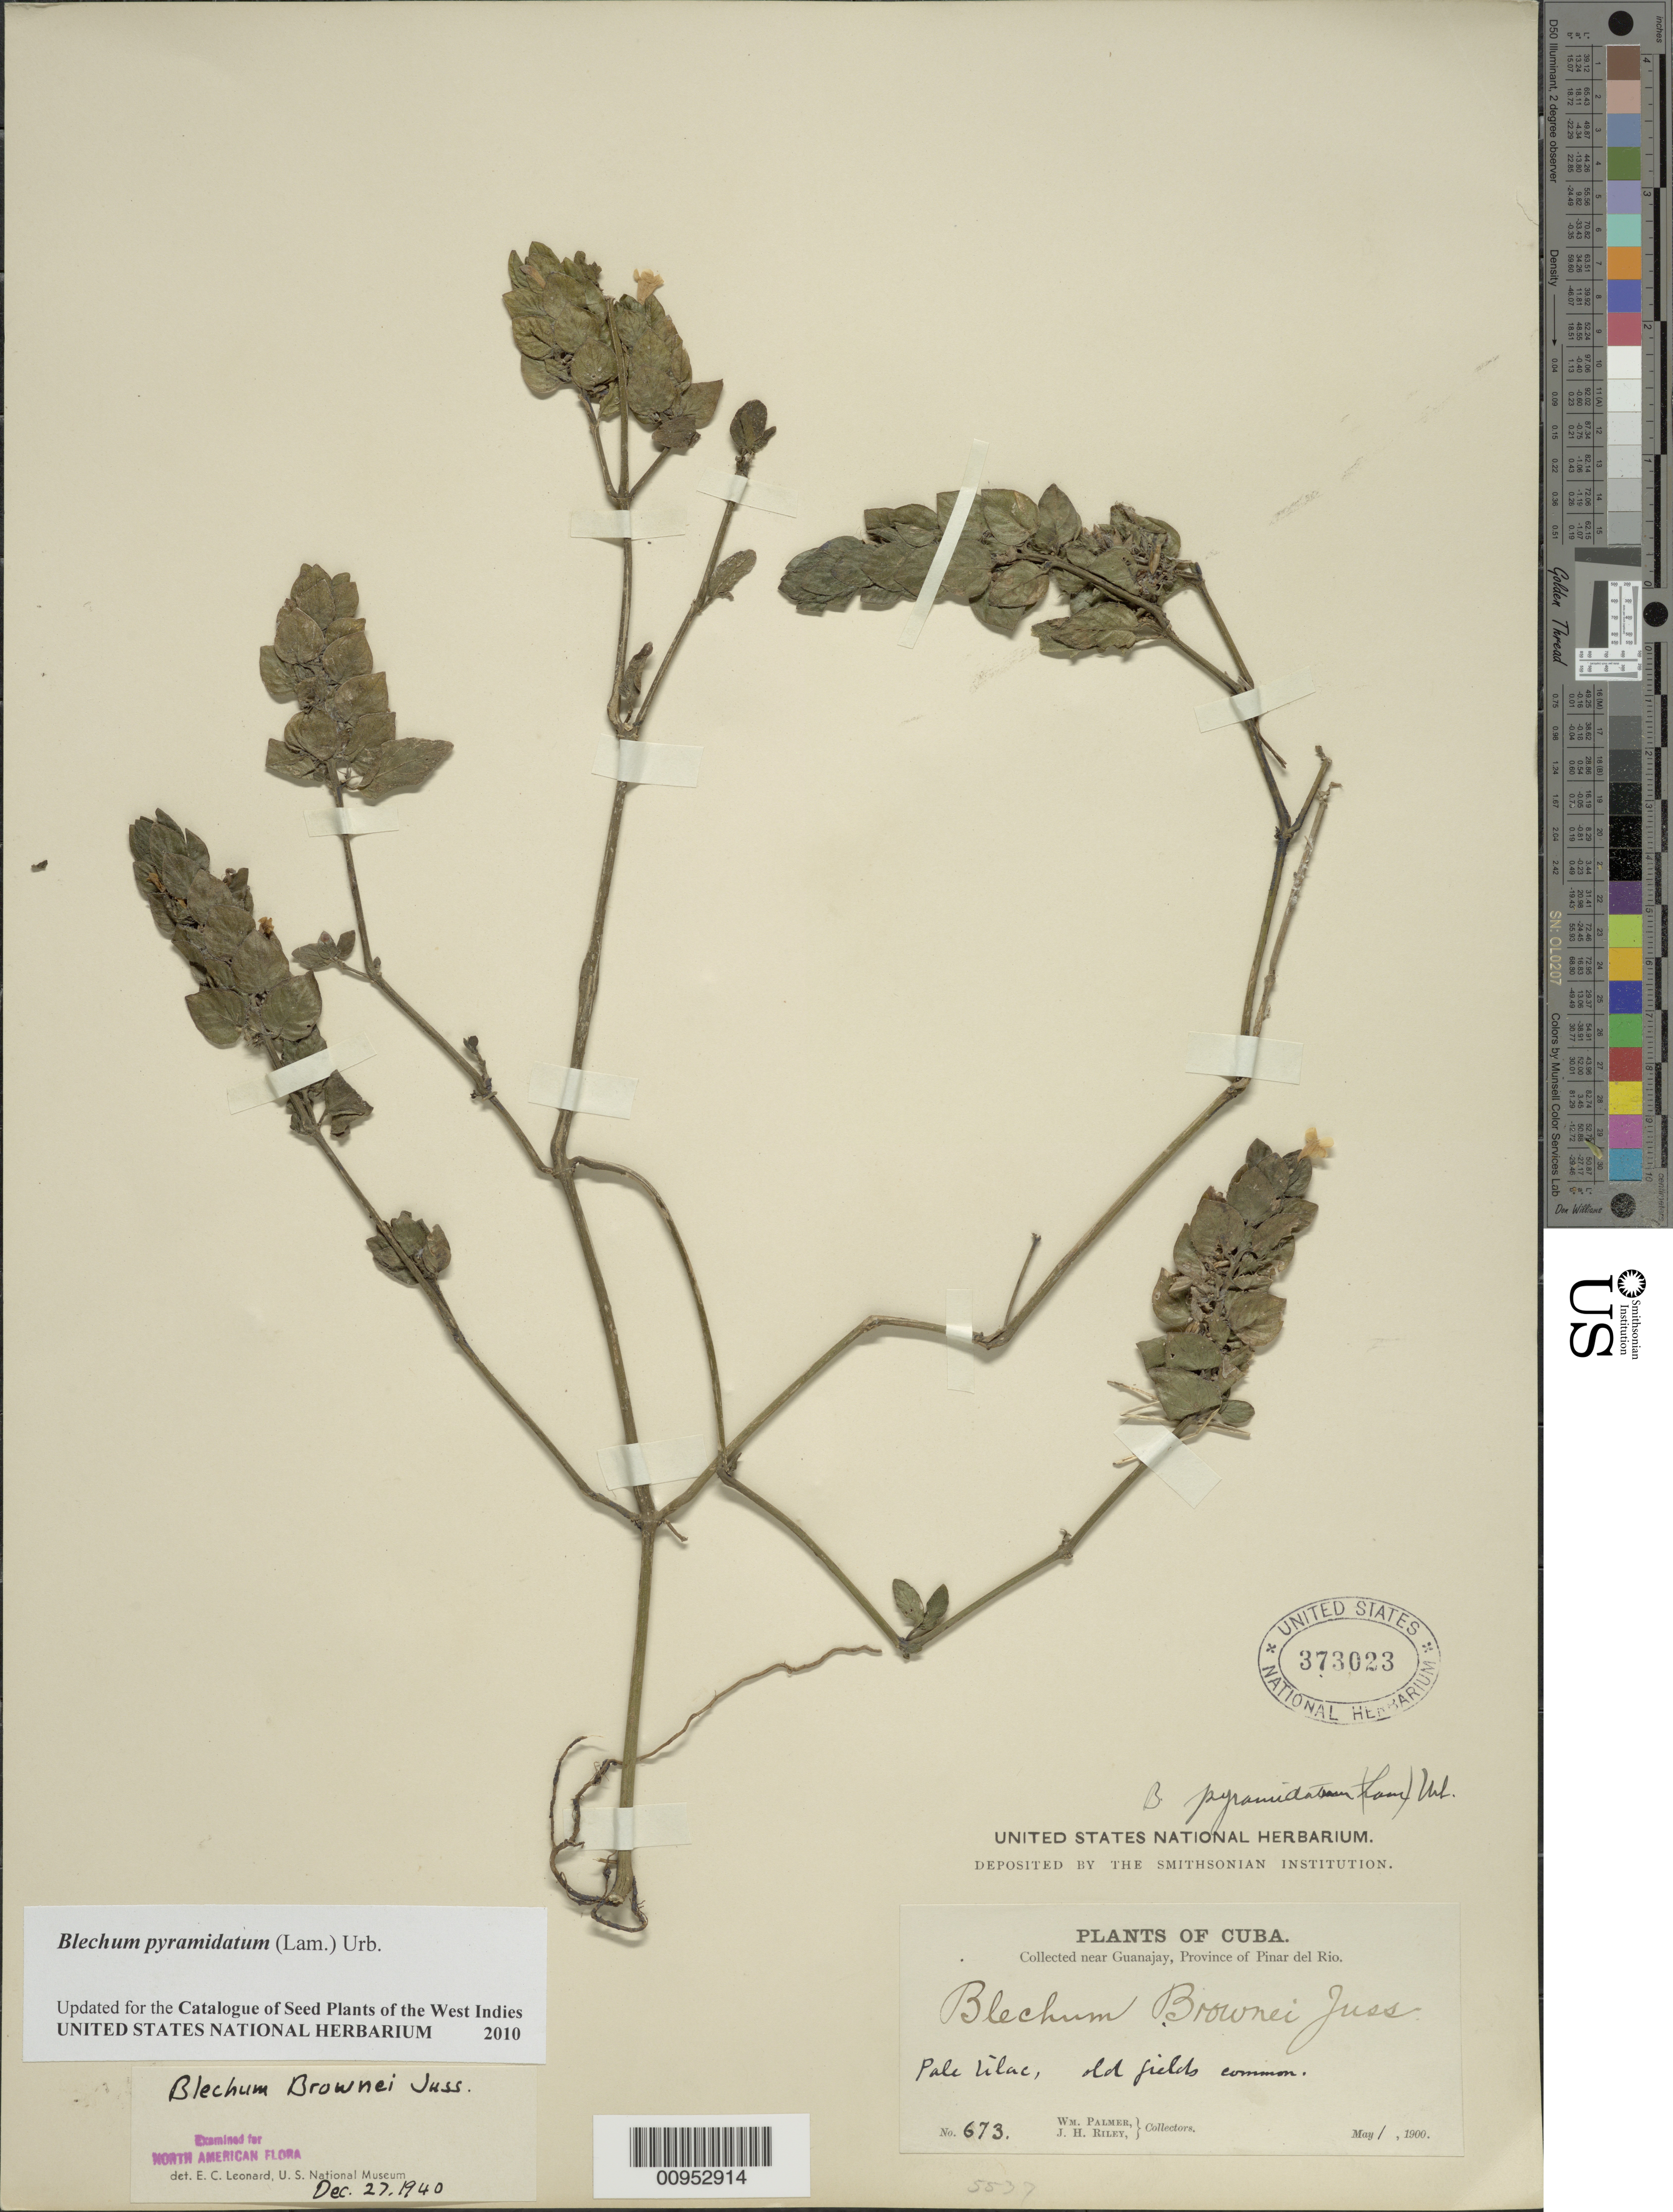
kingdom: Plantae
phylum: Tracheophyta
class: Magnoliopsida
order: Lamiales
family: Acanthaceae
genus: Blechum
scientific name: Blechum pyramidatum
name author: (Lam.) Urb.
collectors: W. Palmer & J. H. Riley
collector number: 673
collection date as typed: May 1900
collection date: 1900-05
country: Cuba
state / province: Pinar del Rio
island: Cuba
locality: Near Guanajay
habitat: Old fields; Common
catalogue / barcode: US 373023